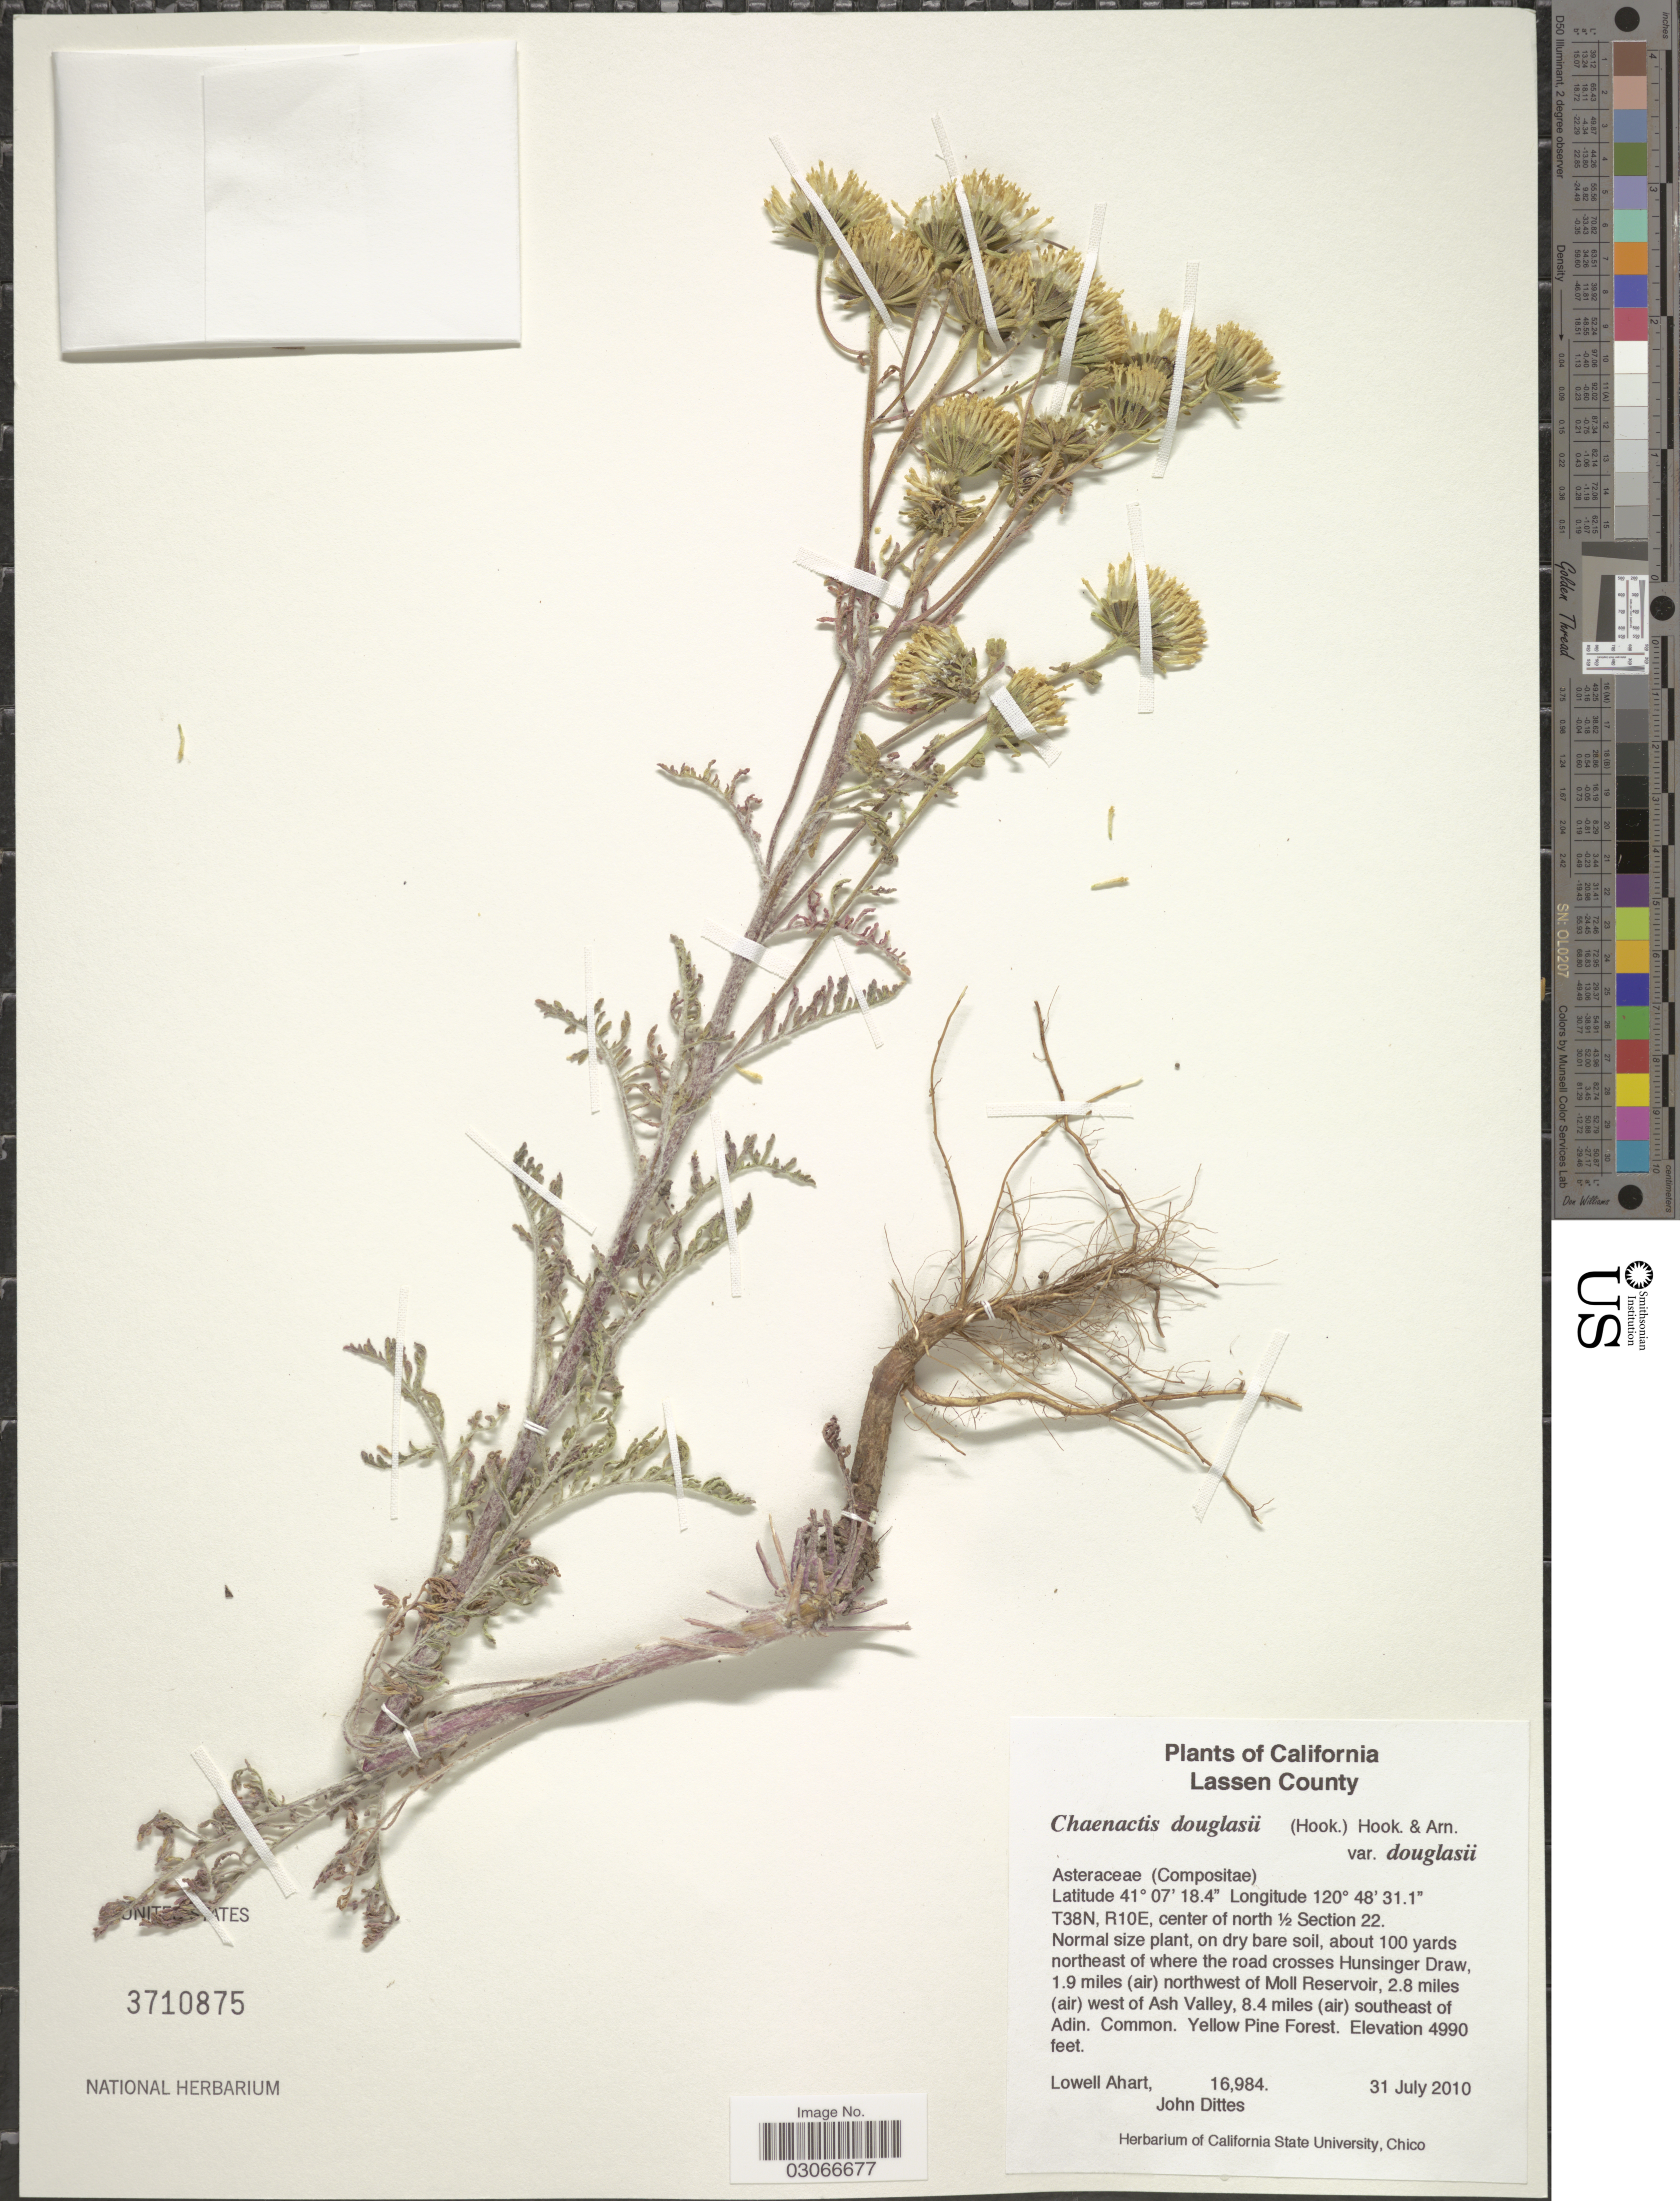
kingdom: Plantae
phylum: Tracheophyta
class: Magnoliopsida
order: Asterales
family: Asteraceae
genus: Chaenactis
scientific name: Chaenactis douglasii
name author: Hook. & Arn.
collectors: L. Ahart & J. Dittes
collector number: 16984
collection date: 2010-07-31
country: United States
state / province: California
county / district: Lassen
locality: Lassen County. T38N, R10E, center of north 1/2 Section 22. About 100 yards northeast of where the road crosses Hunsinger Draw, 1.9 miles (air) northwest of Moll Reservoir, 2.8 miles (air) west of Ash Valley, 8.4 miles (air) southeast of Adin.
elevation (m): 1521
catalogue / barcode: US 3710875